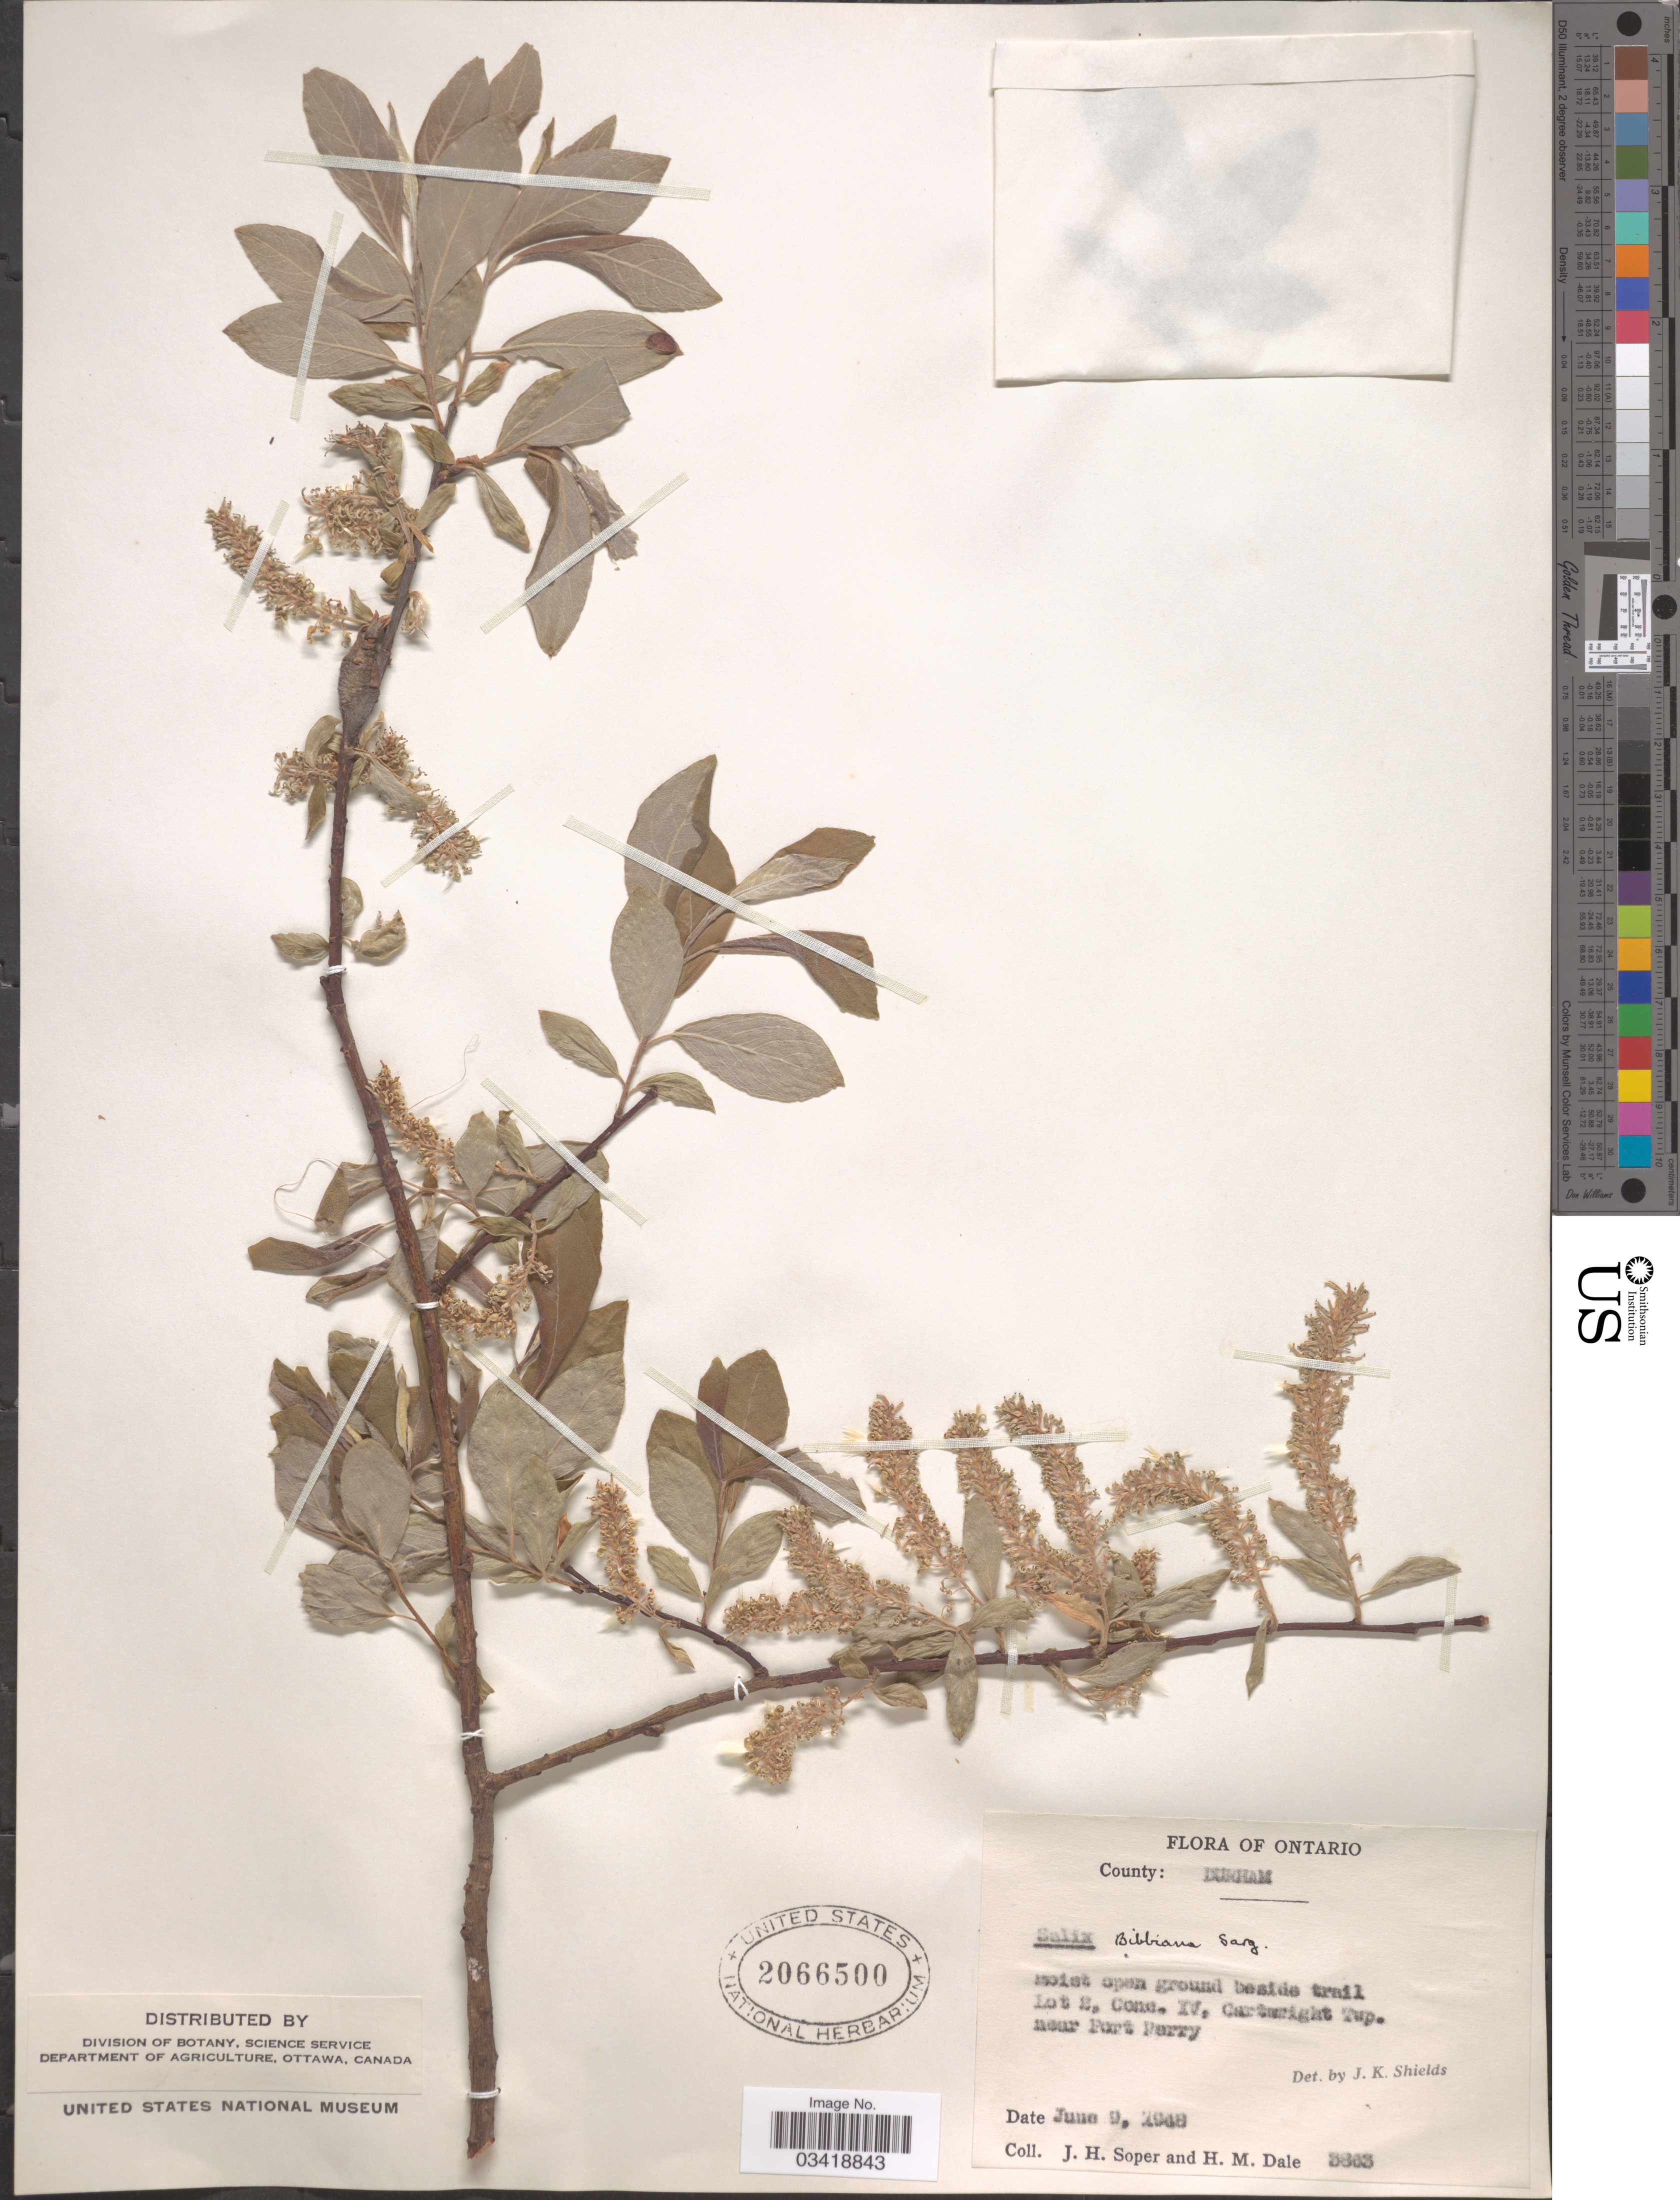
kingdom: Plantae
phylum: Tracheophyta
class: Magnoliopsida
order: Malpighiales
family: Salicaceae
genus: Salix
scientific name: Salix bebbiana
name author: Sarg.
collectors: J. H. Soper & H. M. Dale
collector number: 3863*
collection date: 1948-06-09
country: Canada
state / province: Ontario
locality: County: Dunham. Moist open ground beside trail Lot 2, Conc. IV, Cartwright Twp. near Port Perry.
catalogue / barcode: US 2066500